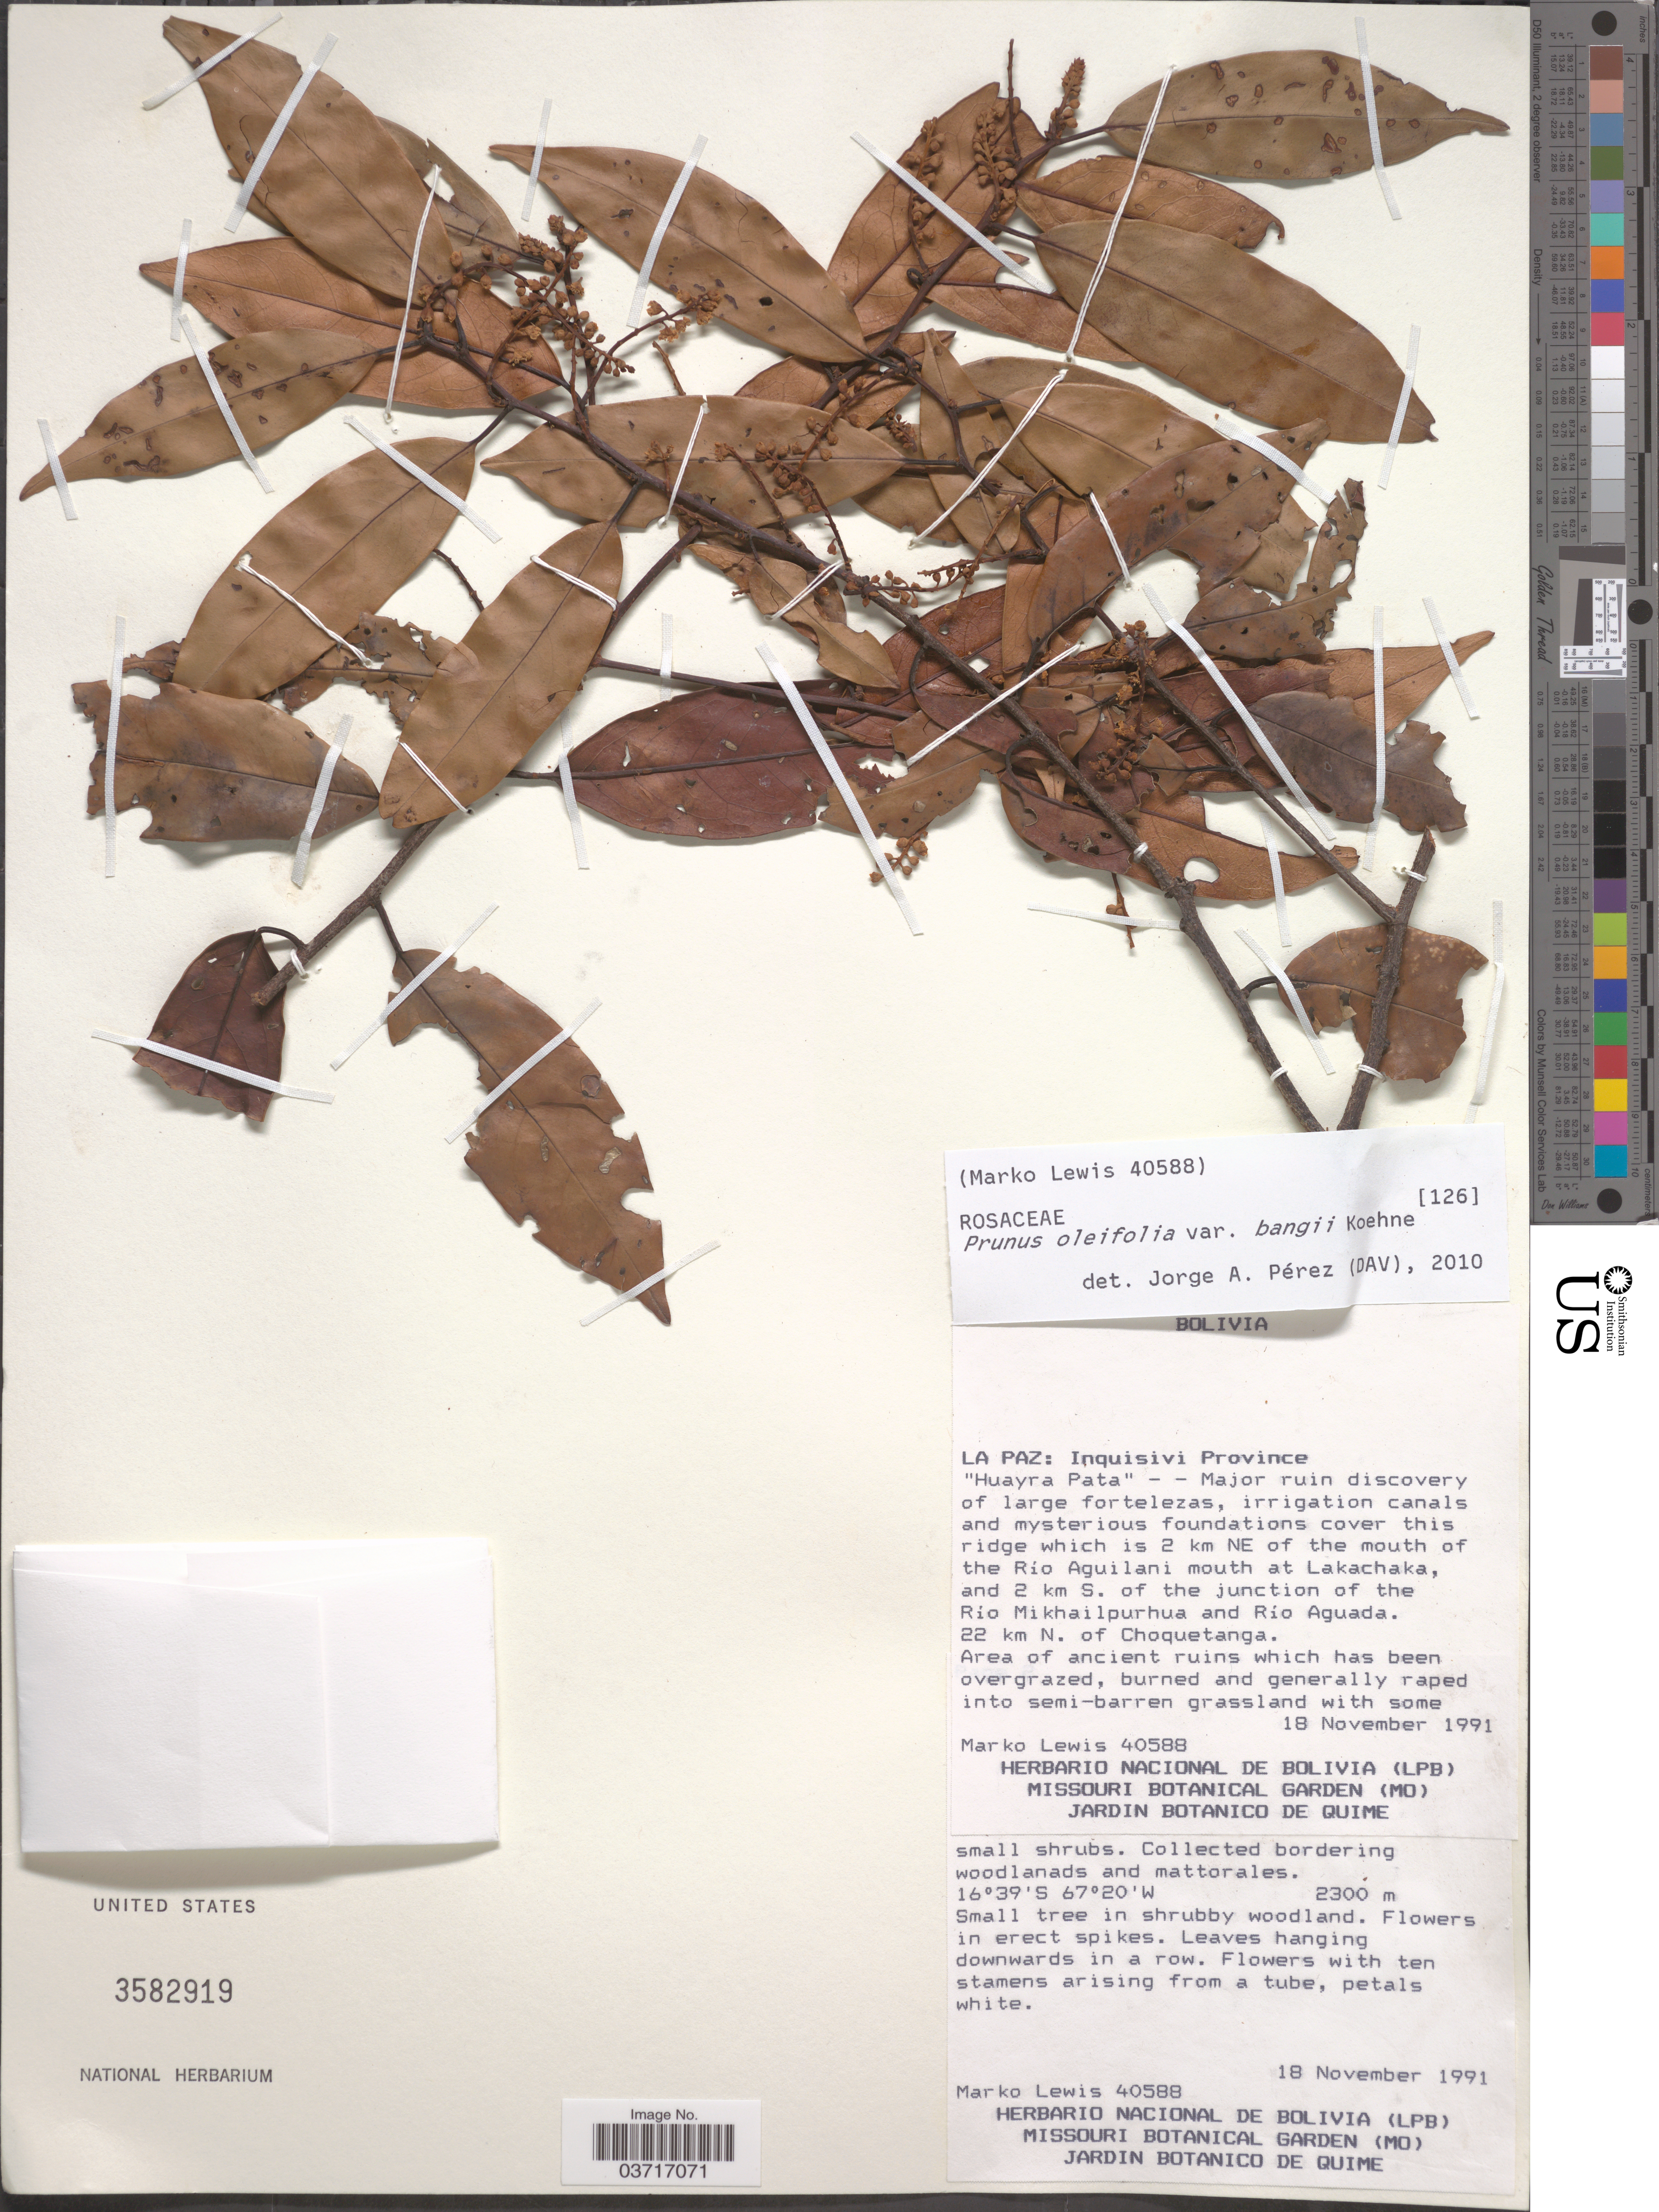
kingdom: Plantae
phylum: Tracheophyta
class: Magnoliopsida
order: Rosales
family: Rosaceae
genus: Prunus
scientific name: Prunus oleifolia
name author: Koehne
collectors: M. A. Lewis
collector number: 40588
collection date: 1991-11-18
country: Bolivia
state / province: La Paz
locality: Inquisivi Province. 'Huayra Pata' - - Major ruin discovery of large fortelezas, irrigation canals and mysterious foundations cover this ridge which is 2 km NE of the mouth of the Río Aguilani mouth at Lakachaka, and 2 km S. of the junction of the Río Mikhailpurhua and Río Aguada. 22 km N. of Choquetanga.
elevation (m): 2300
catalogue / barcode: US 3582919